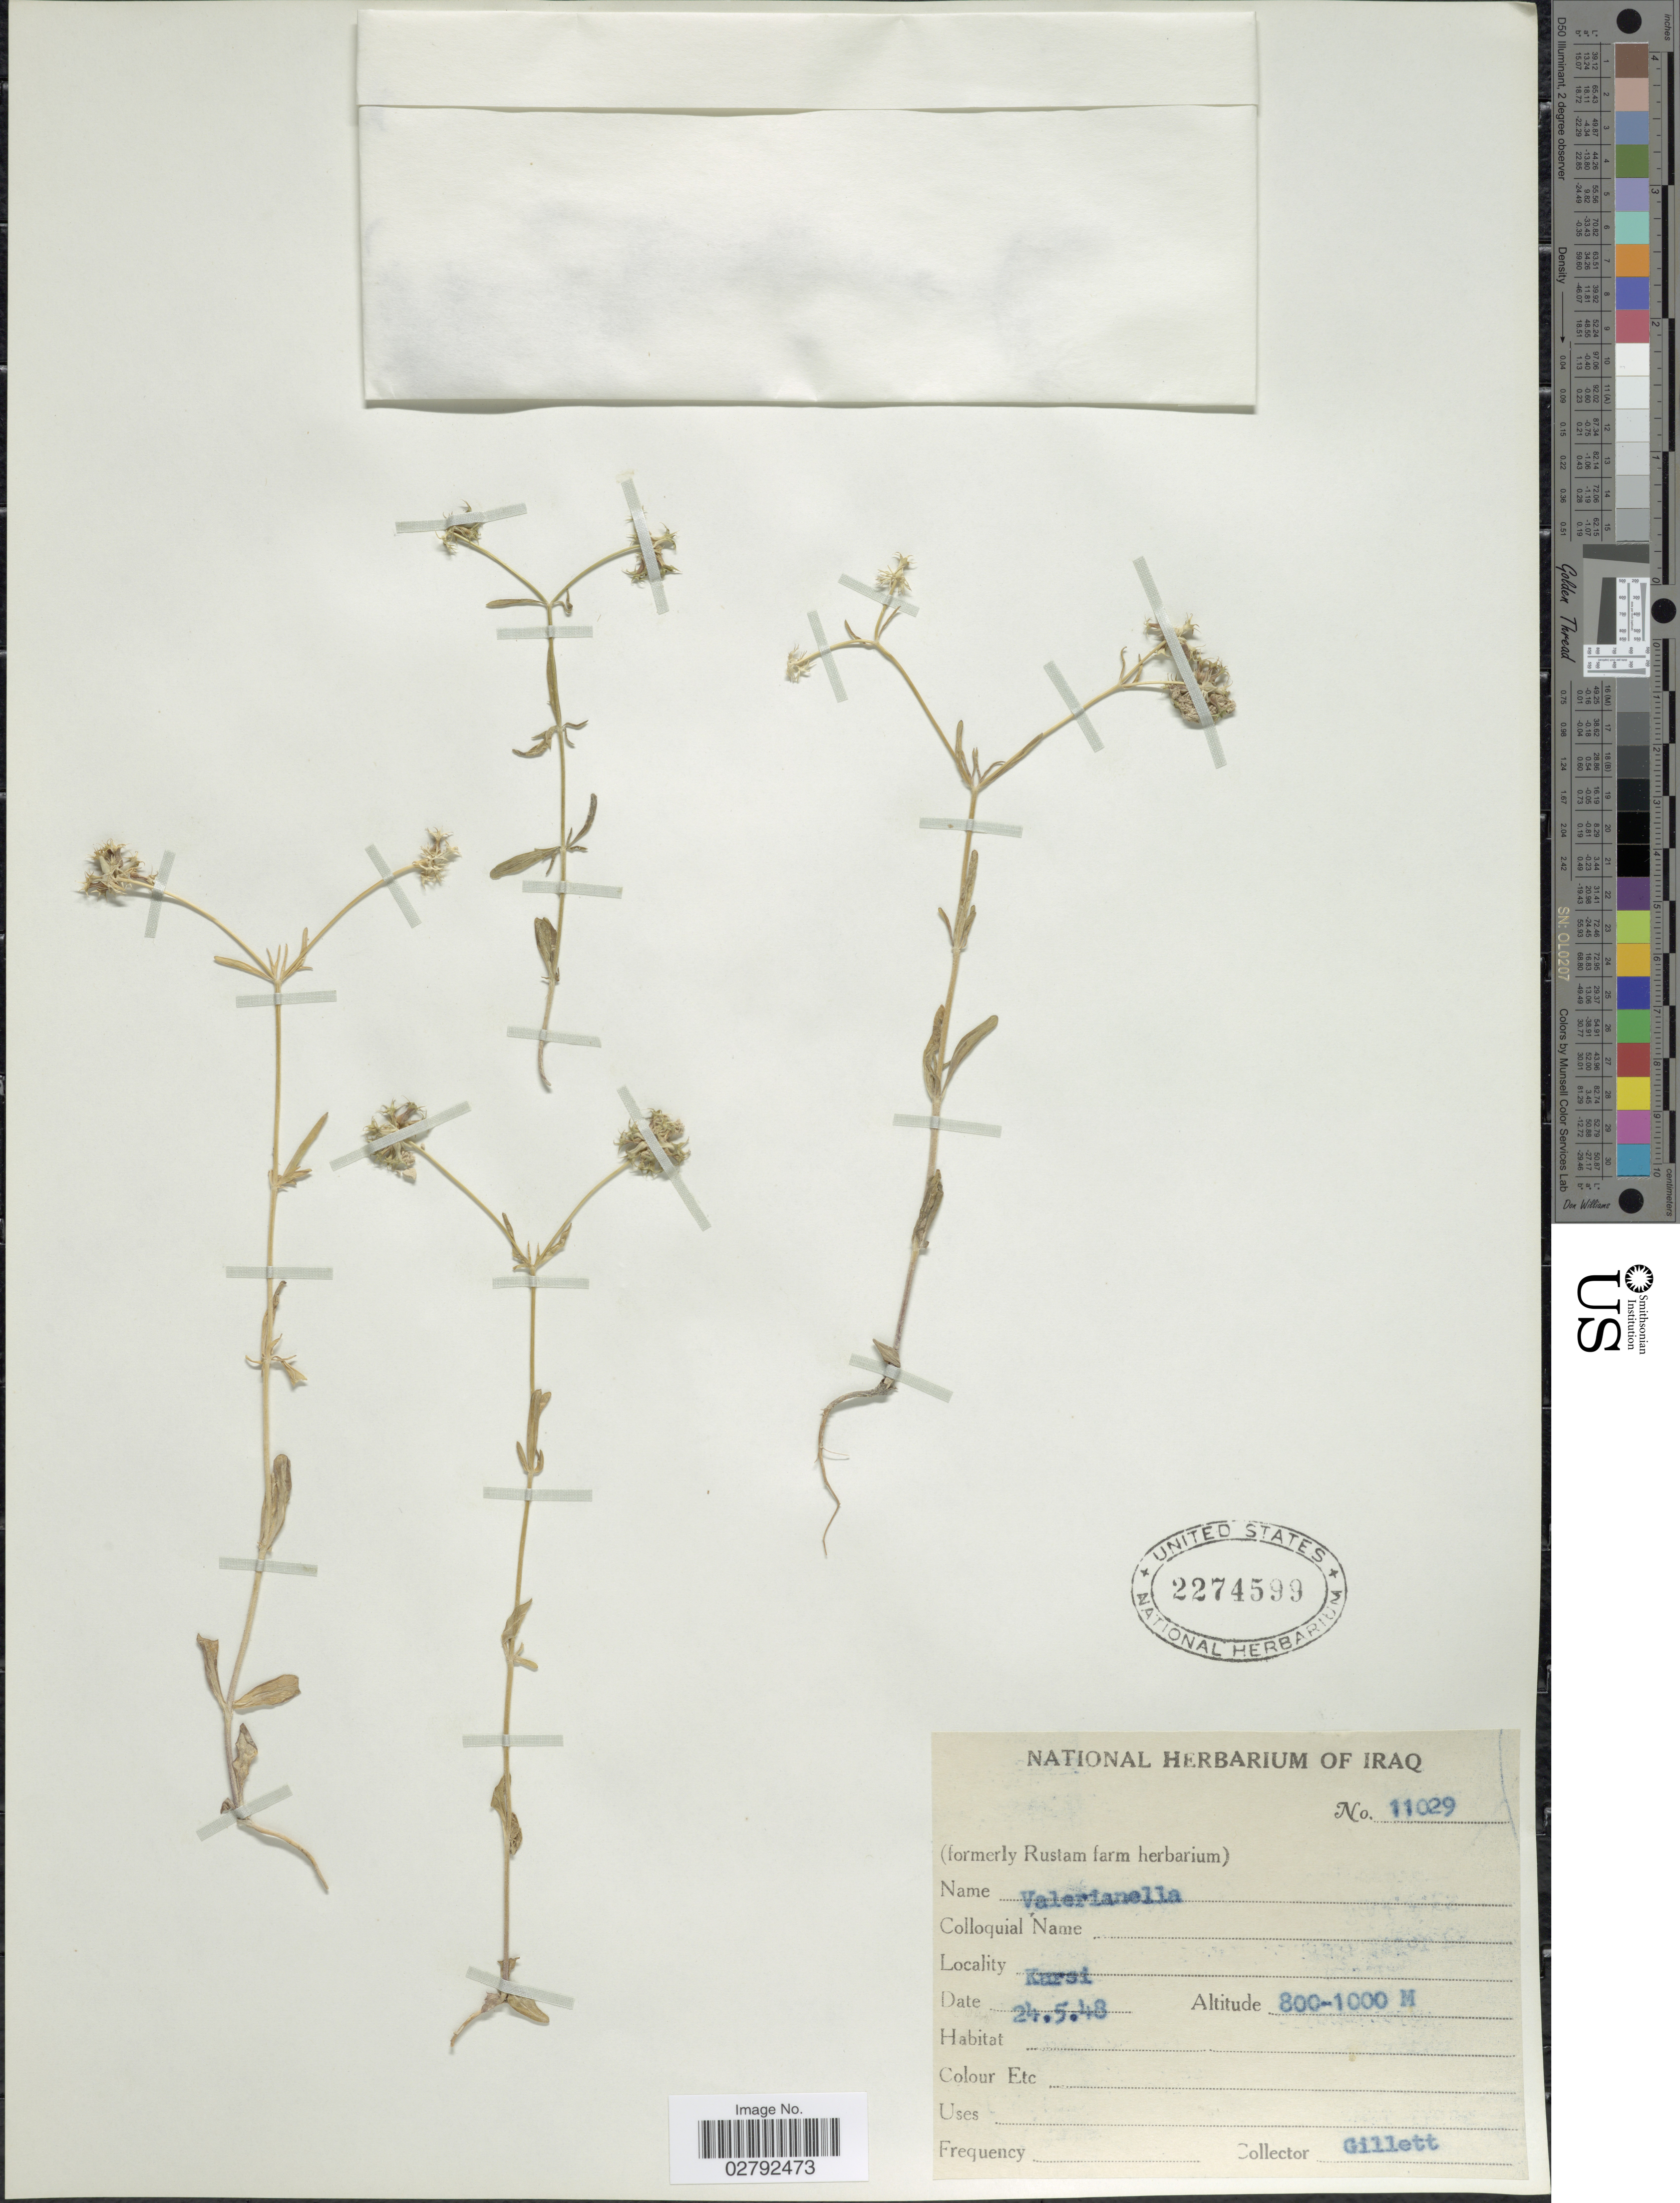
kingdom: Plantae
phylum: Tracheophyta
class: Magnoliopsida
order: Dipsacales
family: Caprifoliaceae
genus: Valerianella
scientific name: Valerianella sp.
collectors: Gillett, --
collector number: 11029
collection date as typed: Transcribed d/m/y: 24/5/48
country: Iraq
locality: Kursi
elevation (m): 800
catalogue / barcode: US 2274599